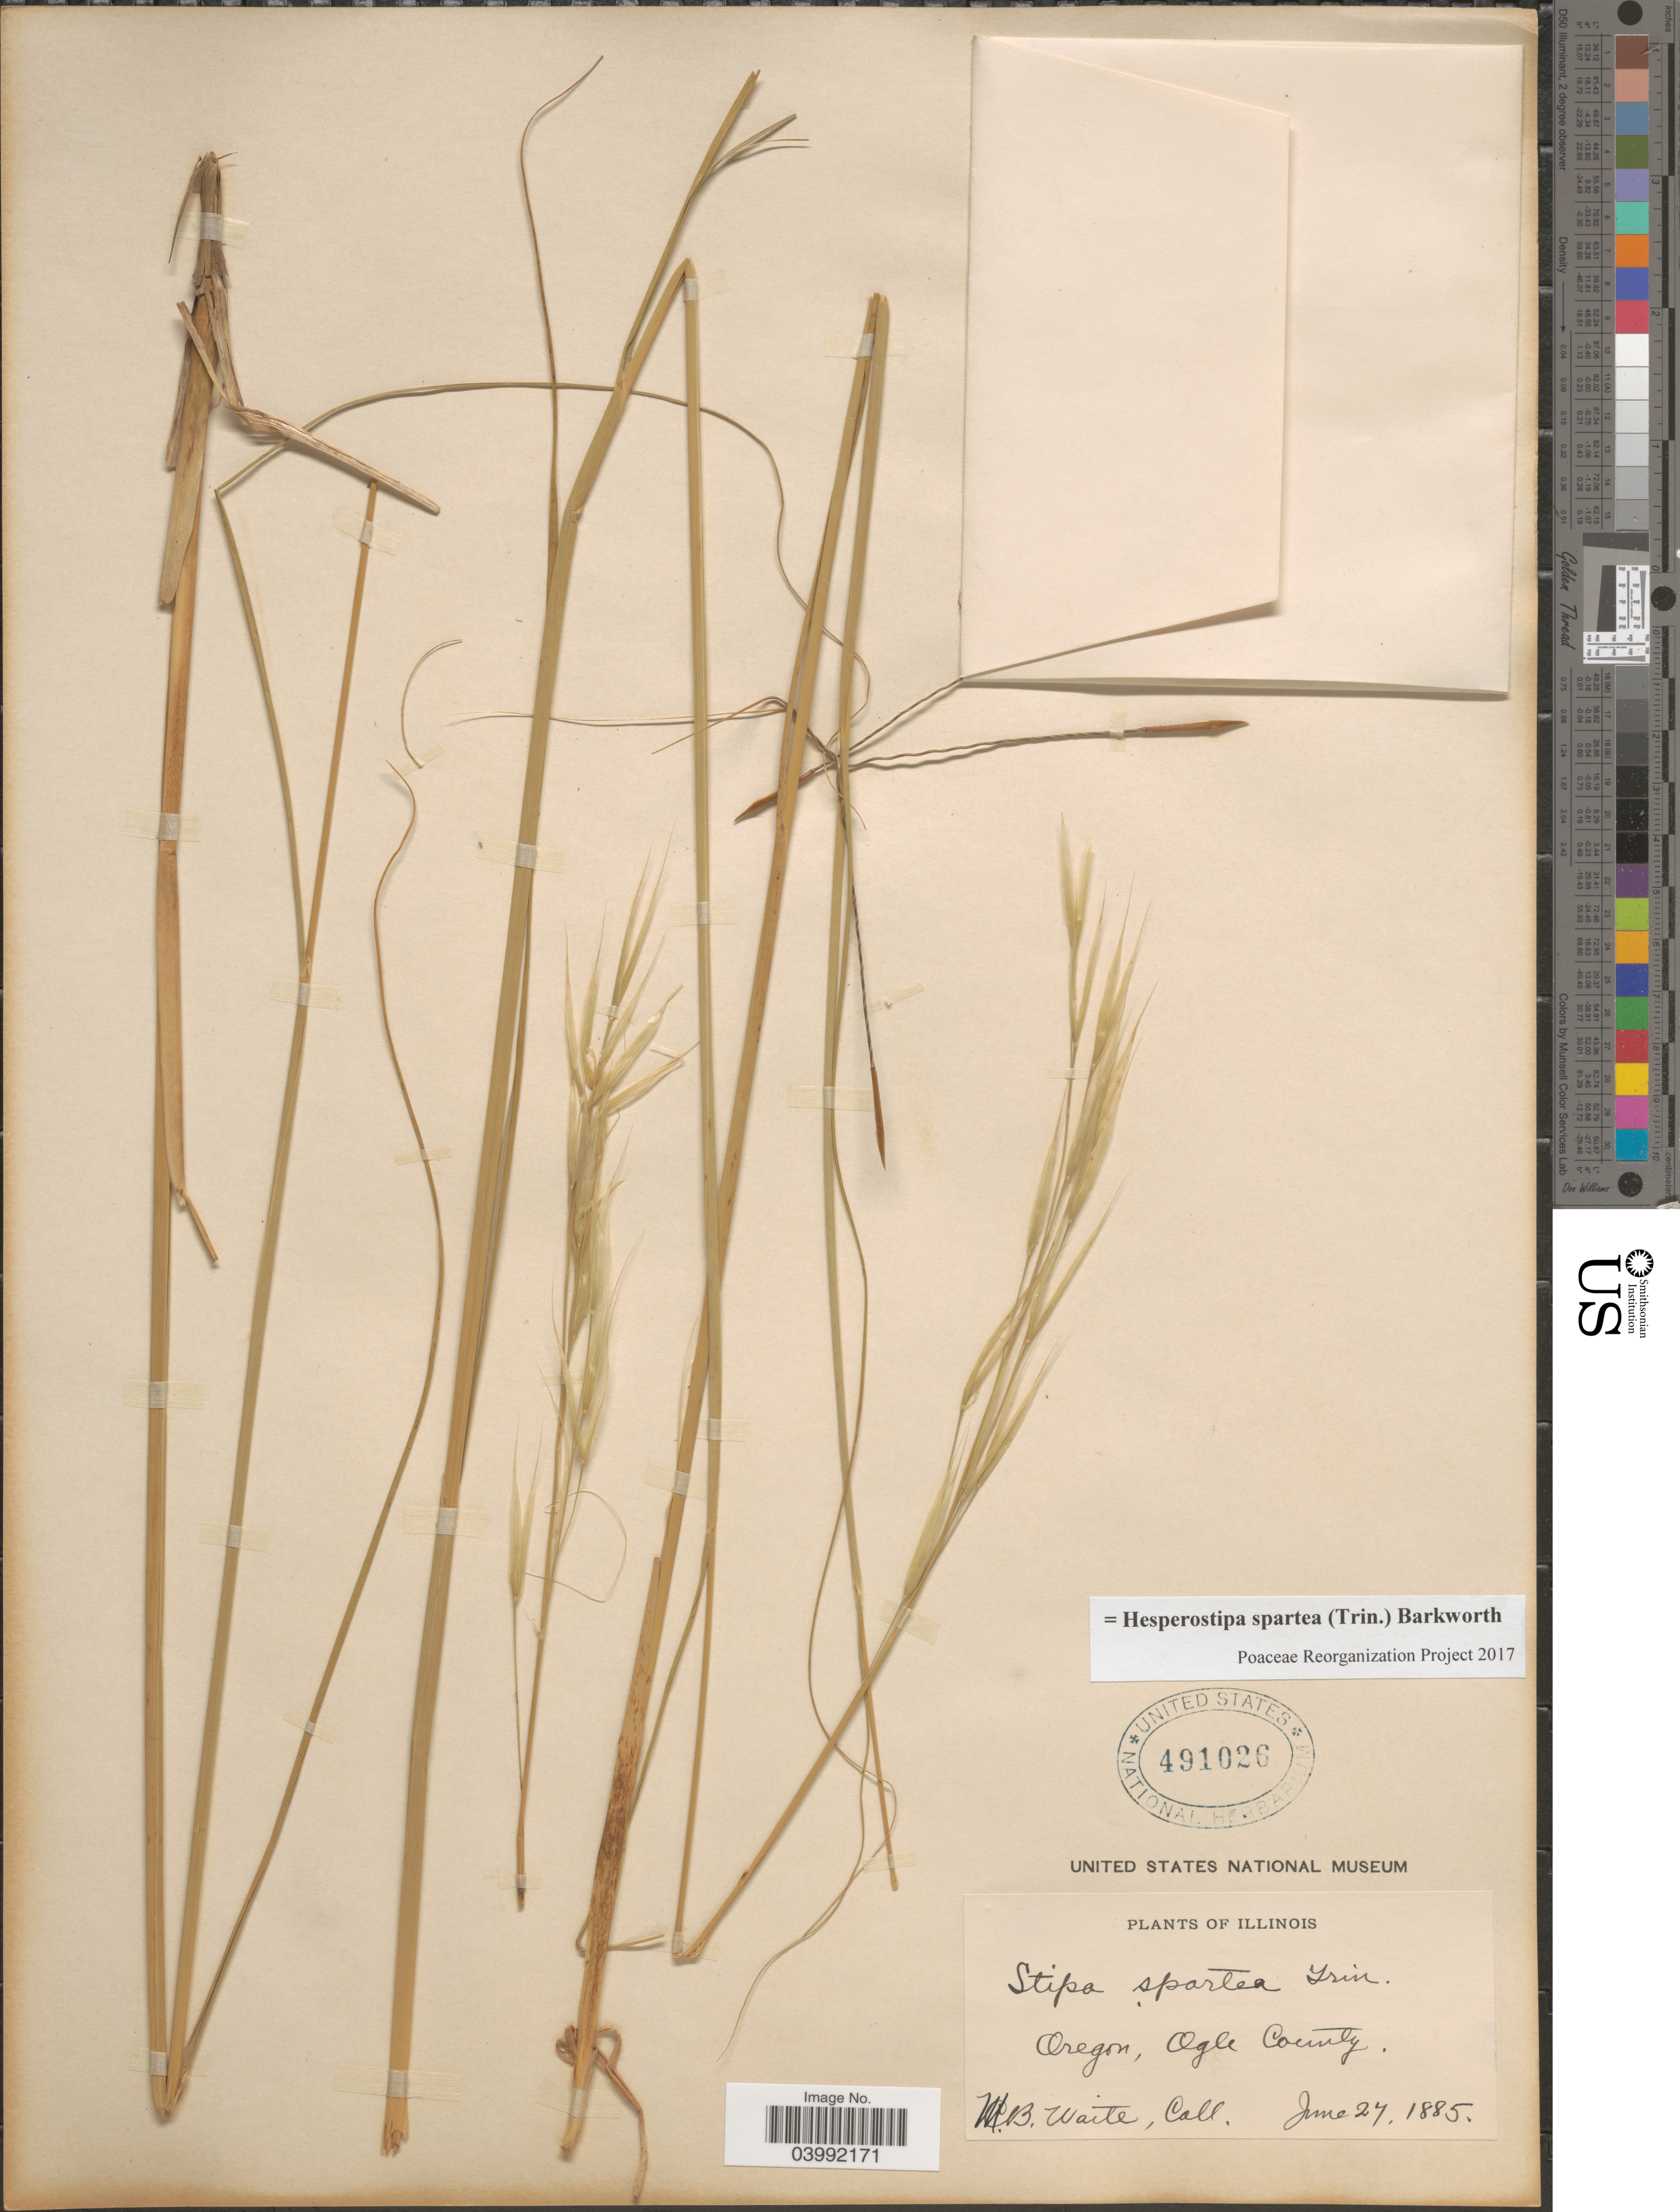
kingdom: Plantae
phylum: Tracheophyta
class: Liliopsida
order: Poales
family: Poaceae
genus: Hesperostipa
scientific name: Hesperostipa spartea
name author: (Trin.) Barkworth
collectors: M. B. Waite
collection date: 1885-06-27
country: United States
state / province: Illinois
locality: Oregon, Ogle County.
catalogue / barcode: US 491026